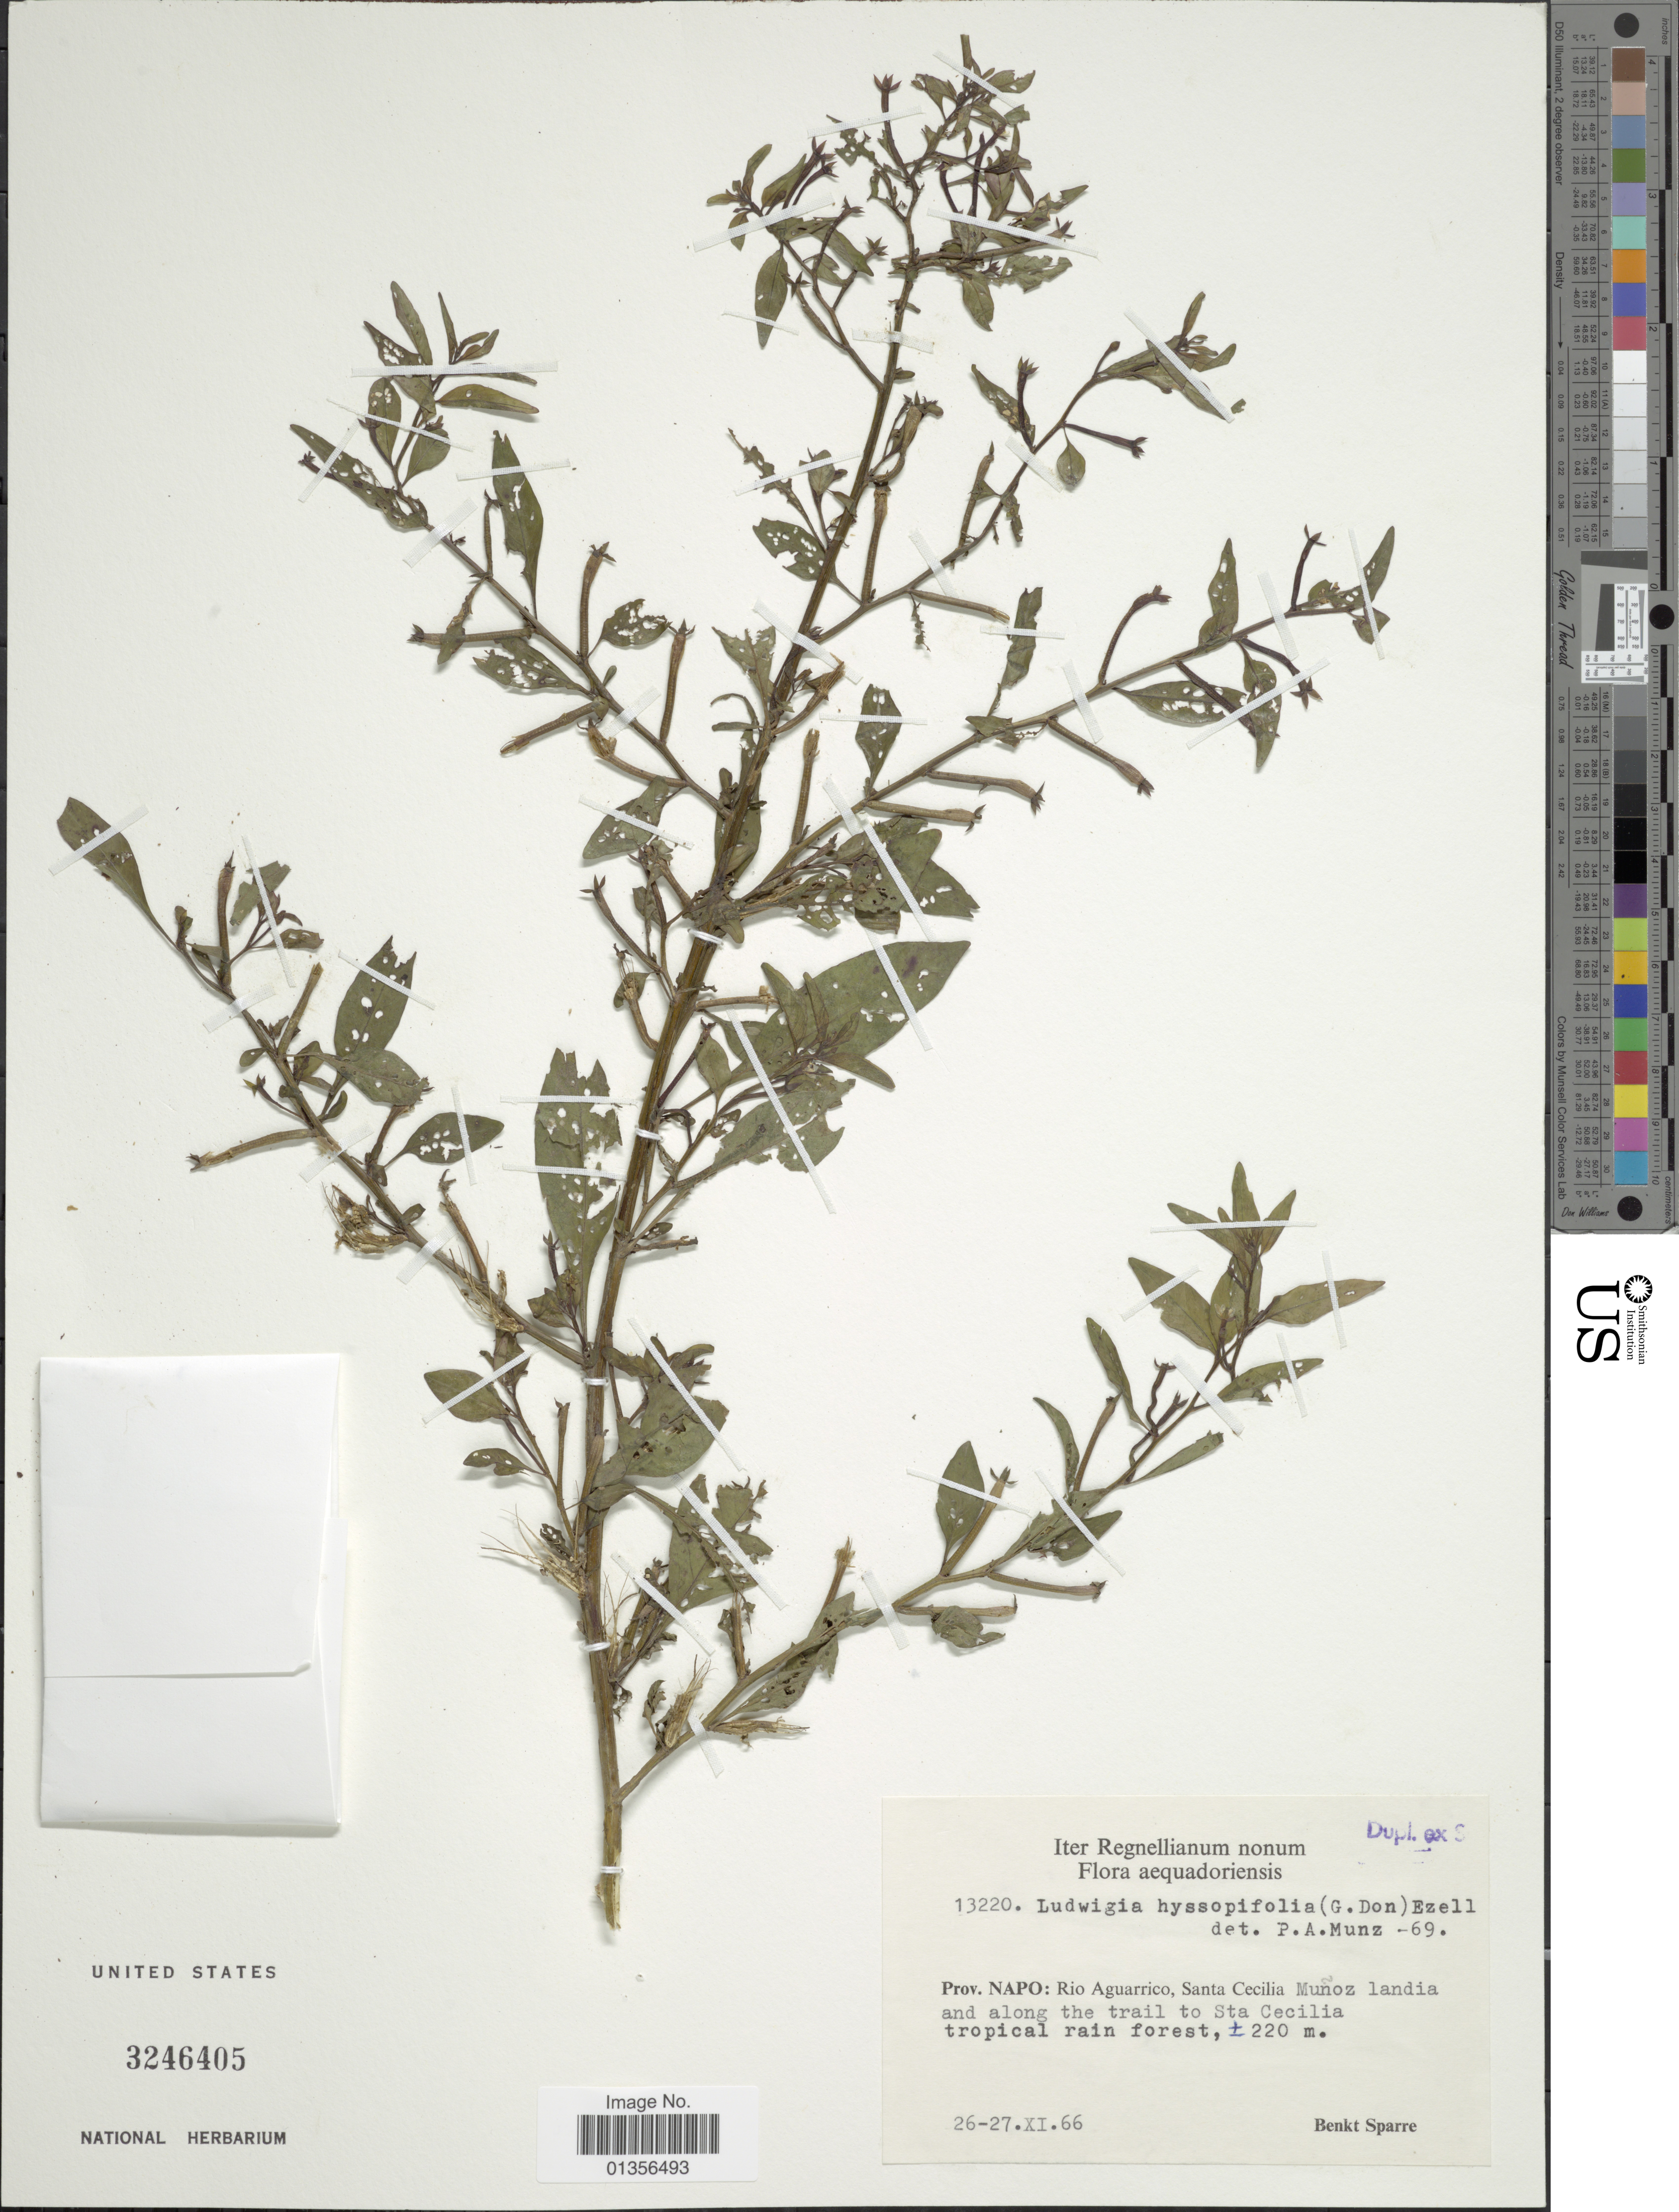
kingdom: Plantae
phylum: Tracheophyta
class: Magnoliopsida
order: Myrtales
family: Onagraceae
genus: Ludwigia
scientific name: Ludwigia hyssopifolia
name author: (G. Don) Exell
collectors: B. Sparre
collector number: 13220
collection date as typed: Transcribed d/m/y: 26/11/66 to 27/11/66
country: Ecuador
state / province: Napo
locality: Rio Aguaricco, Santa Cecilia Muñoz landia and along the trail to Sta Cecilia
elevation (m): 220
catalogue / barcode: US 3246405